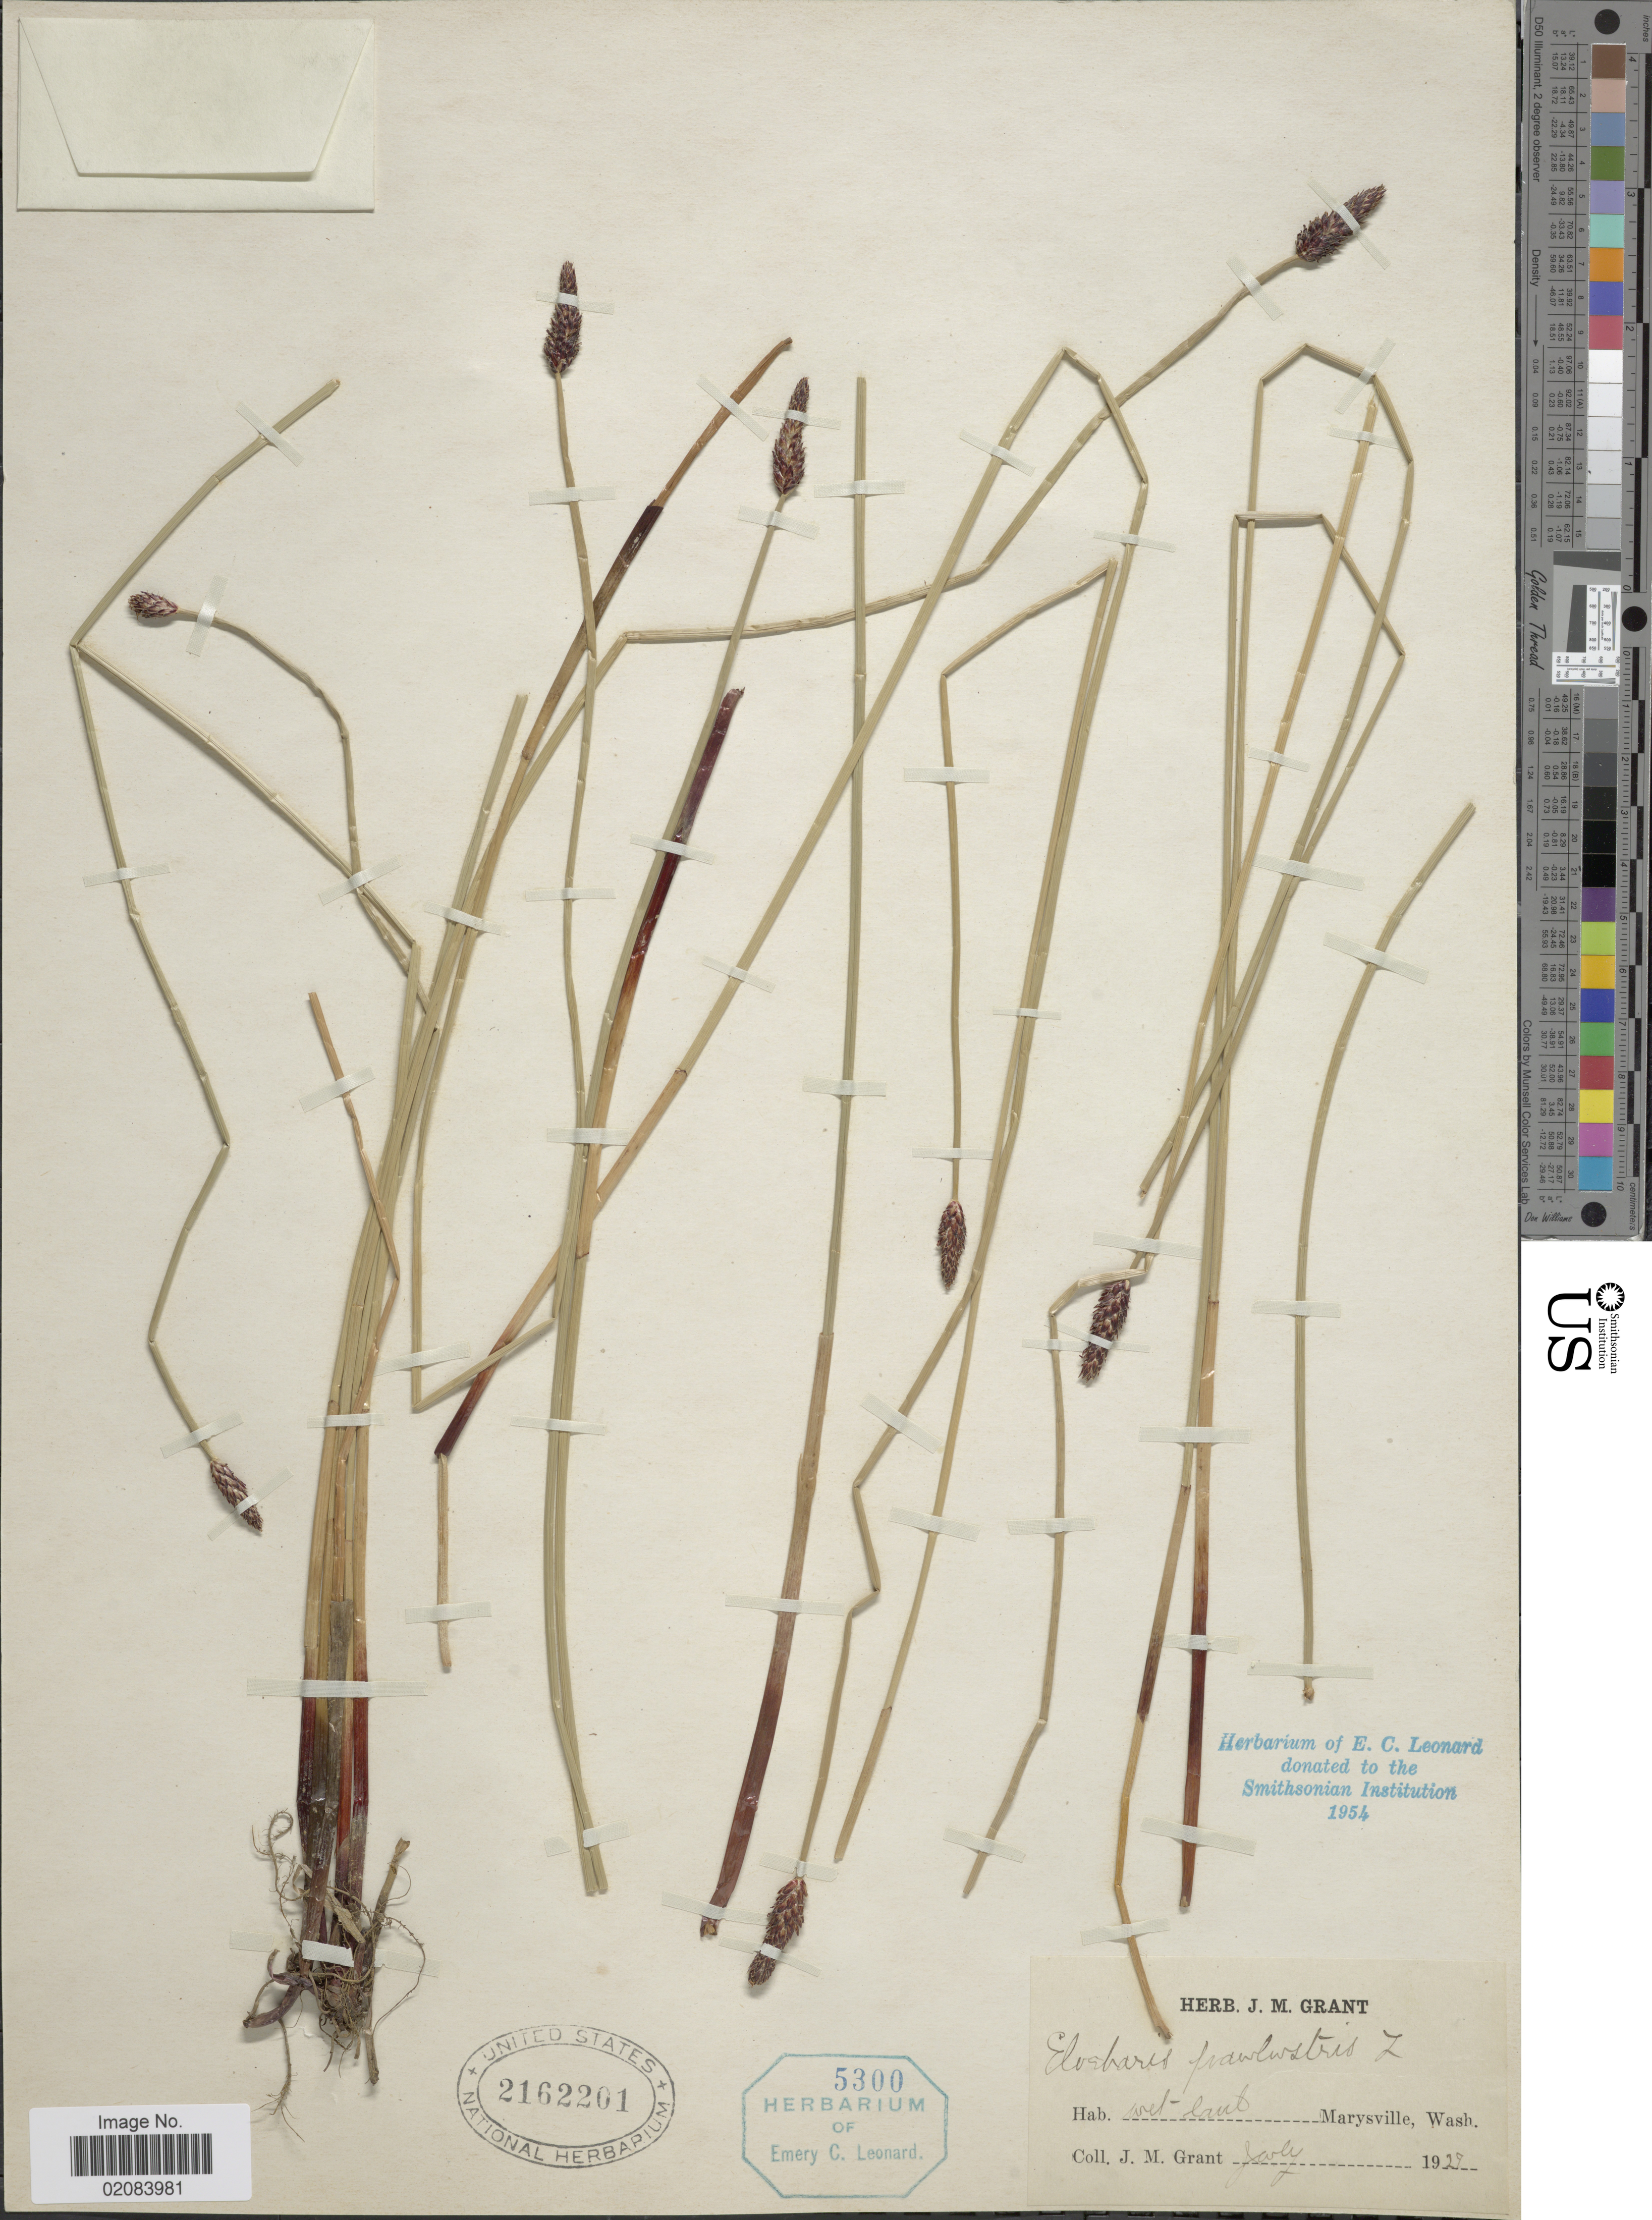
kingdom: Plantae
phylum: Tracheophyta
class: Liliopsida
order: Poales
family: Cyperaceae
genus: Eleocharis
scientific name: Eleocharis palustris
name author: (L.) Roem. & Schult.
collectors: J. M. Grant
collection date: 1927-07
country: United States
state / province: Washington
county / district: Snohomish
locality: Marysville, Wash.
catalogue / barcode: US 2162201